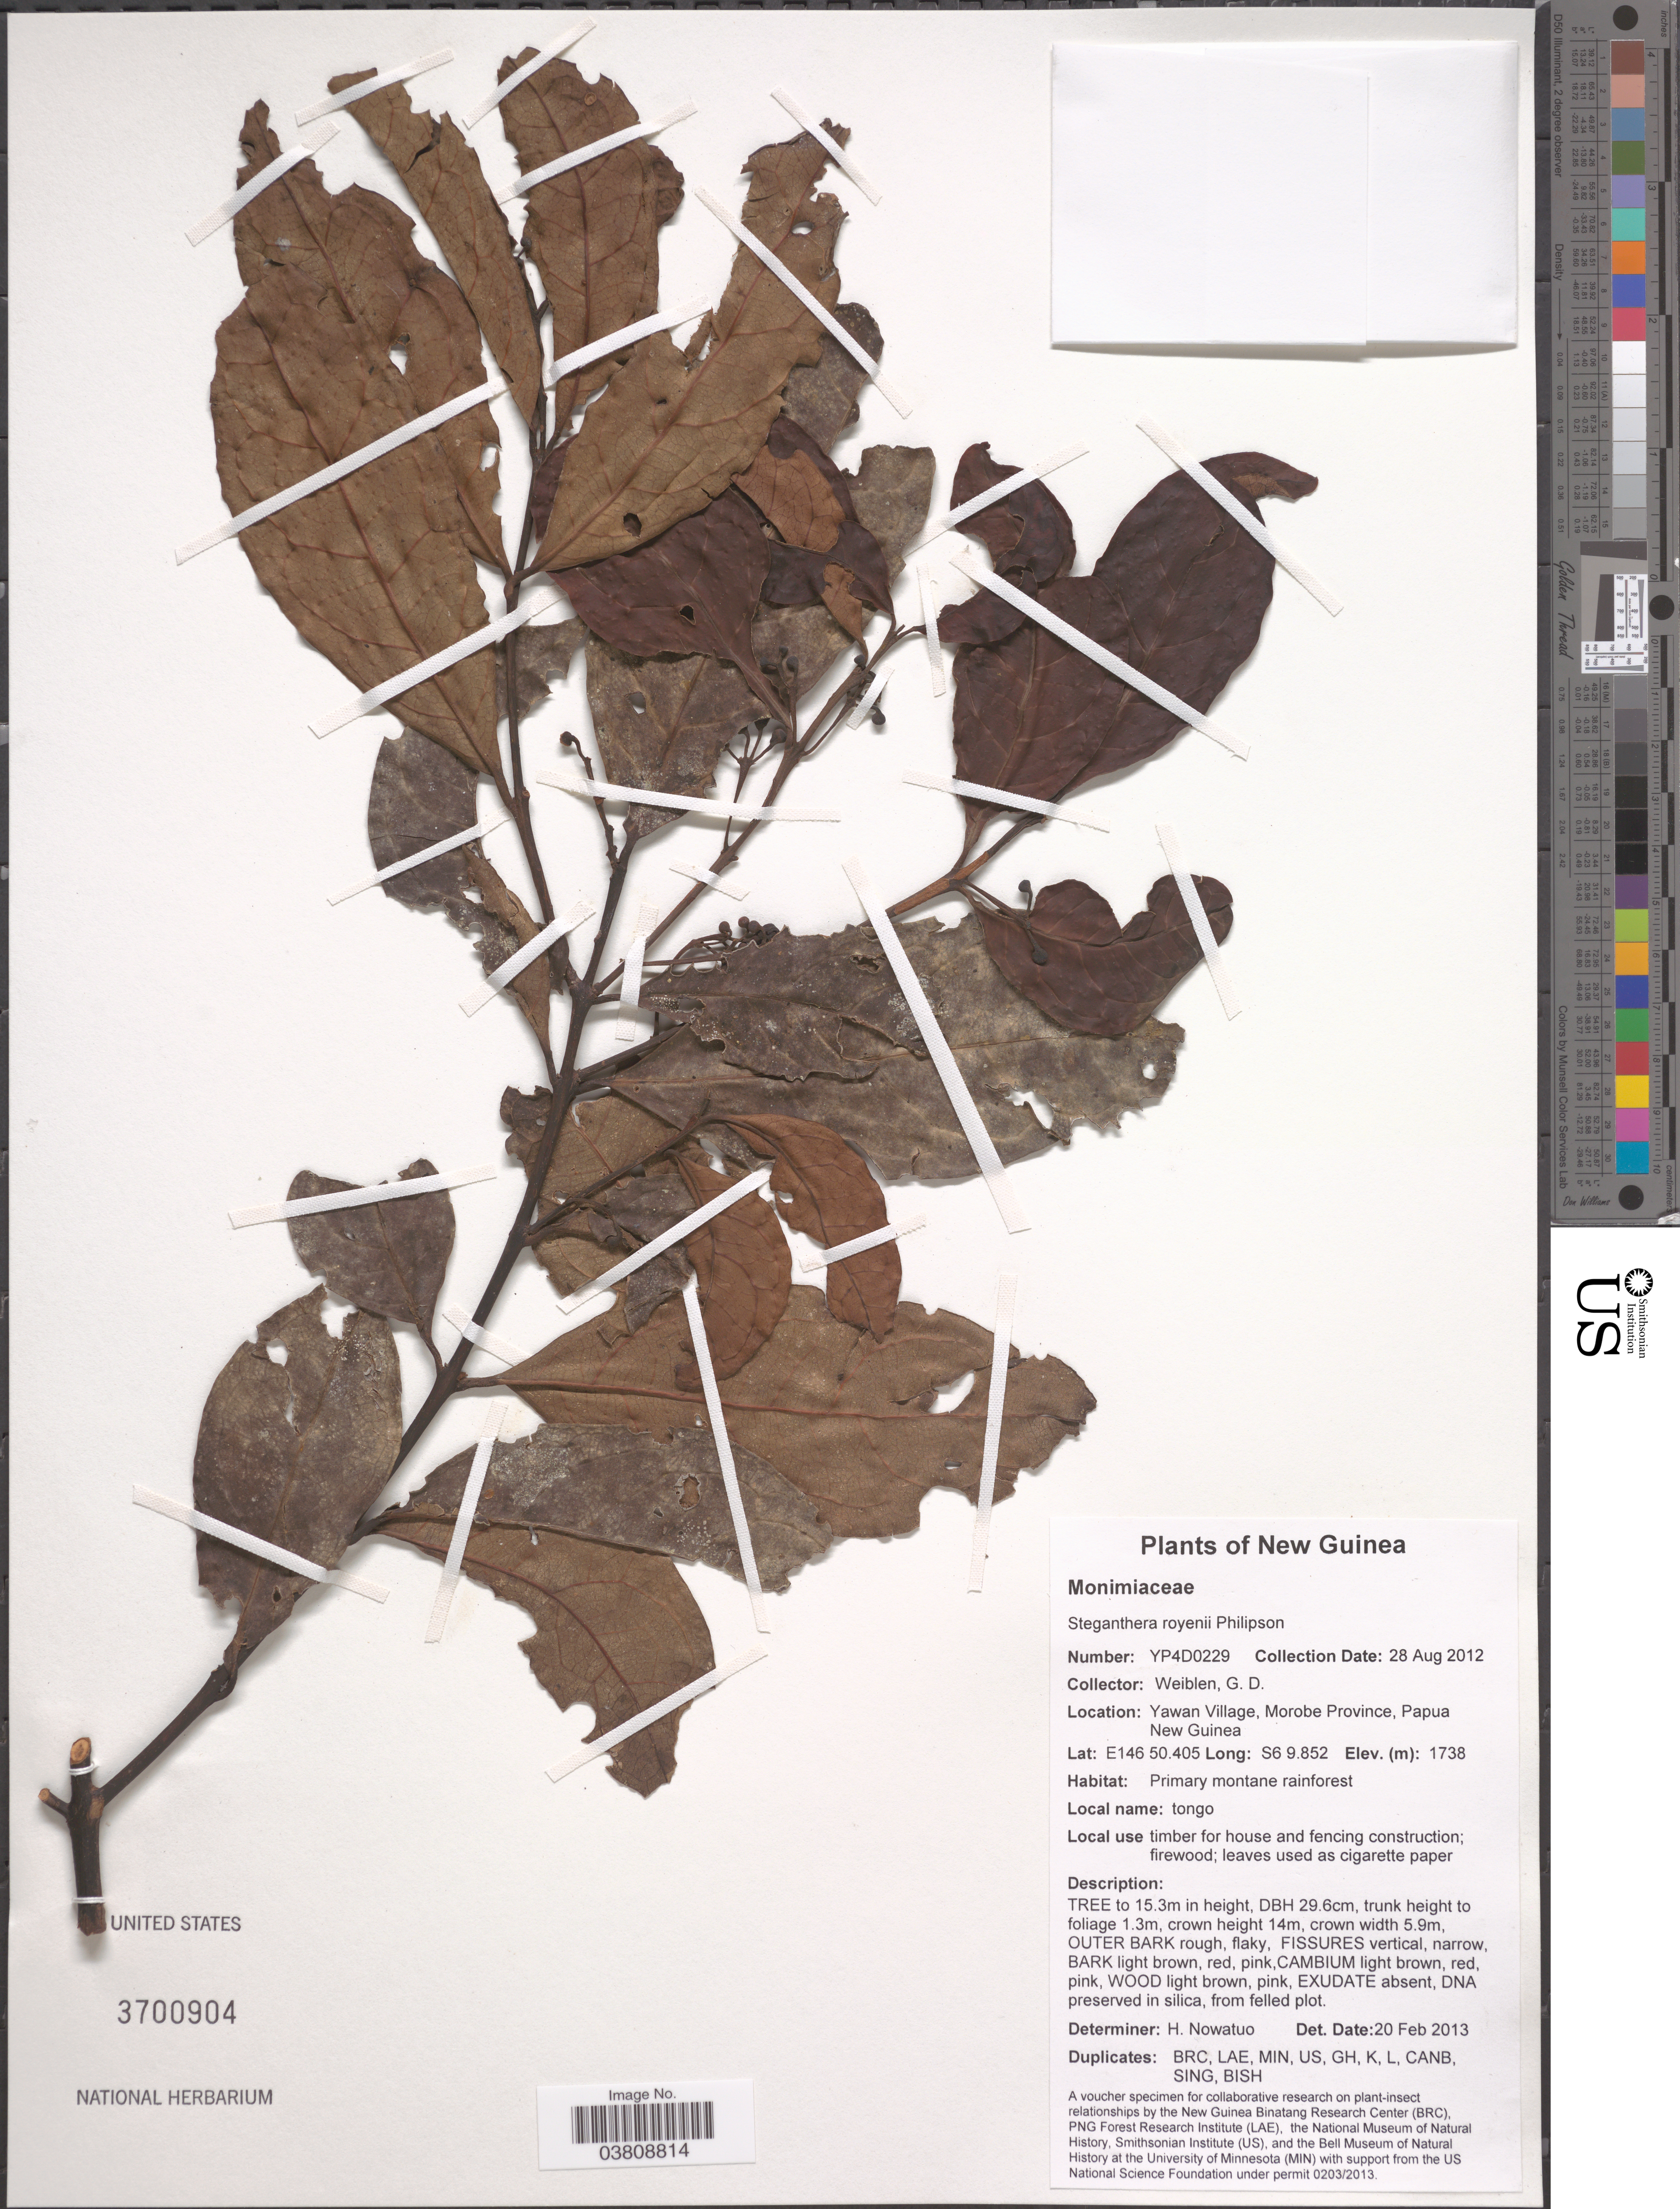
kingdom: Plantae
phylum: Tracheophyta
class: Magnoliopsida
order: Laurales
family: Monimiaceae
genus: Steganthera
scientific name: Steganthera royenii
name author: Philipson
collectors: G. D. Weiblen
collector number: YP4D0229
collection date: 2012-08-28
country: Papua New Guinea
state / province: Morobe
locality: New Guinea. Yawan Village.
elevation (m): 1738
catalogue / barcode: US 3700904